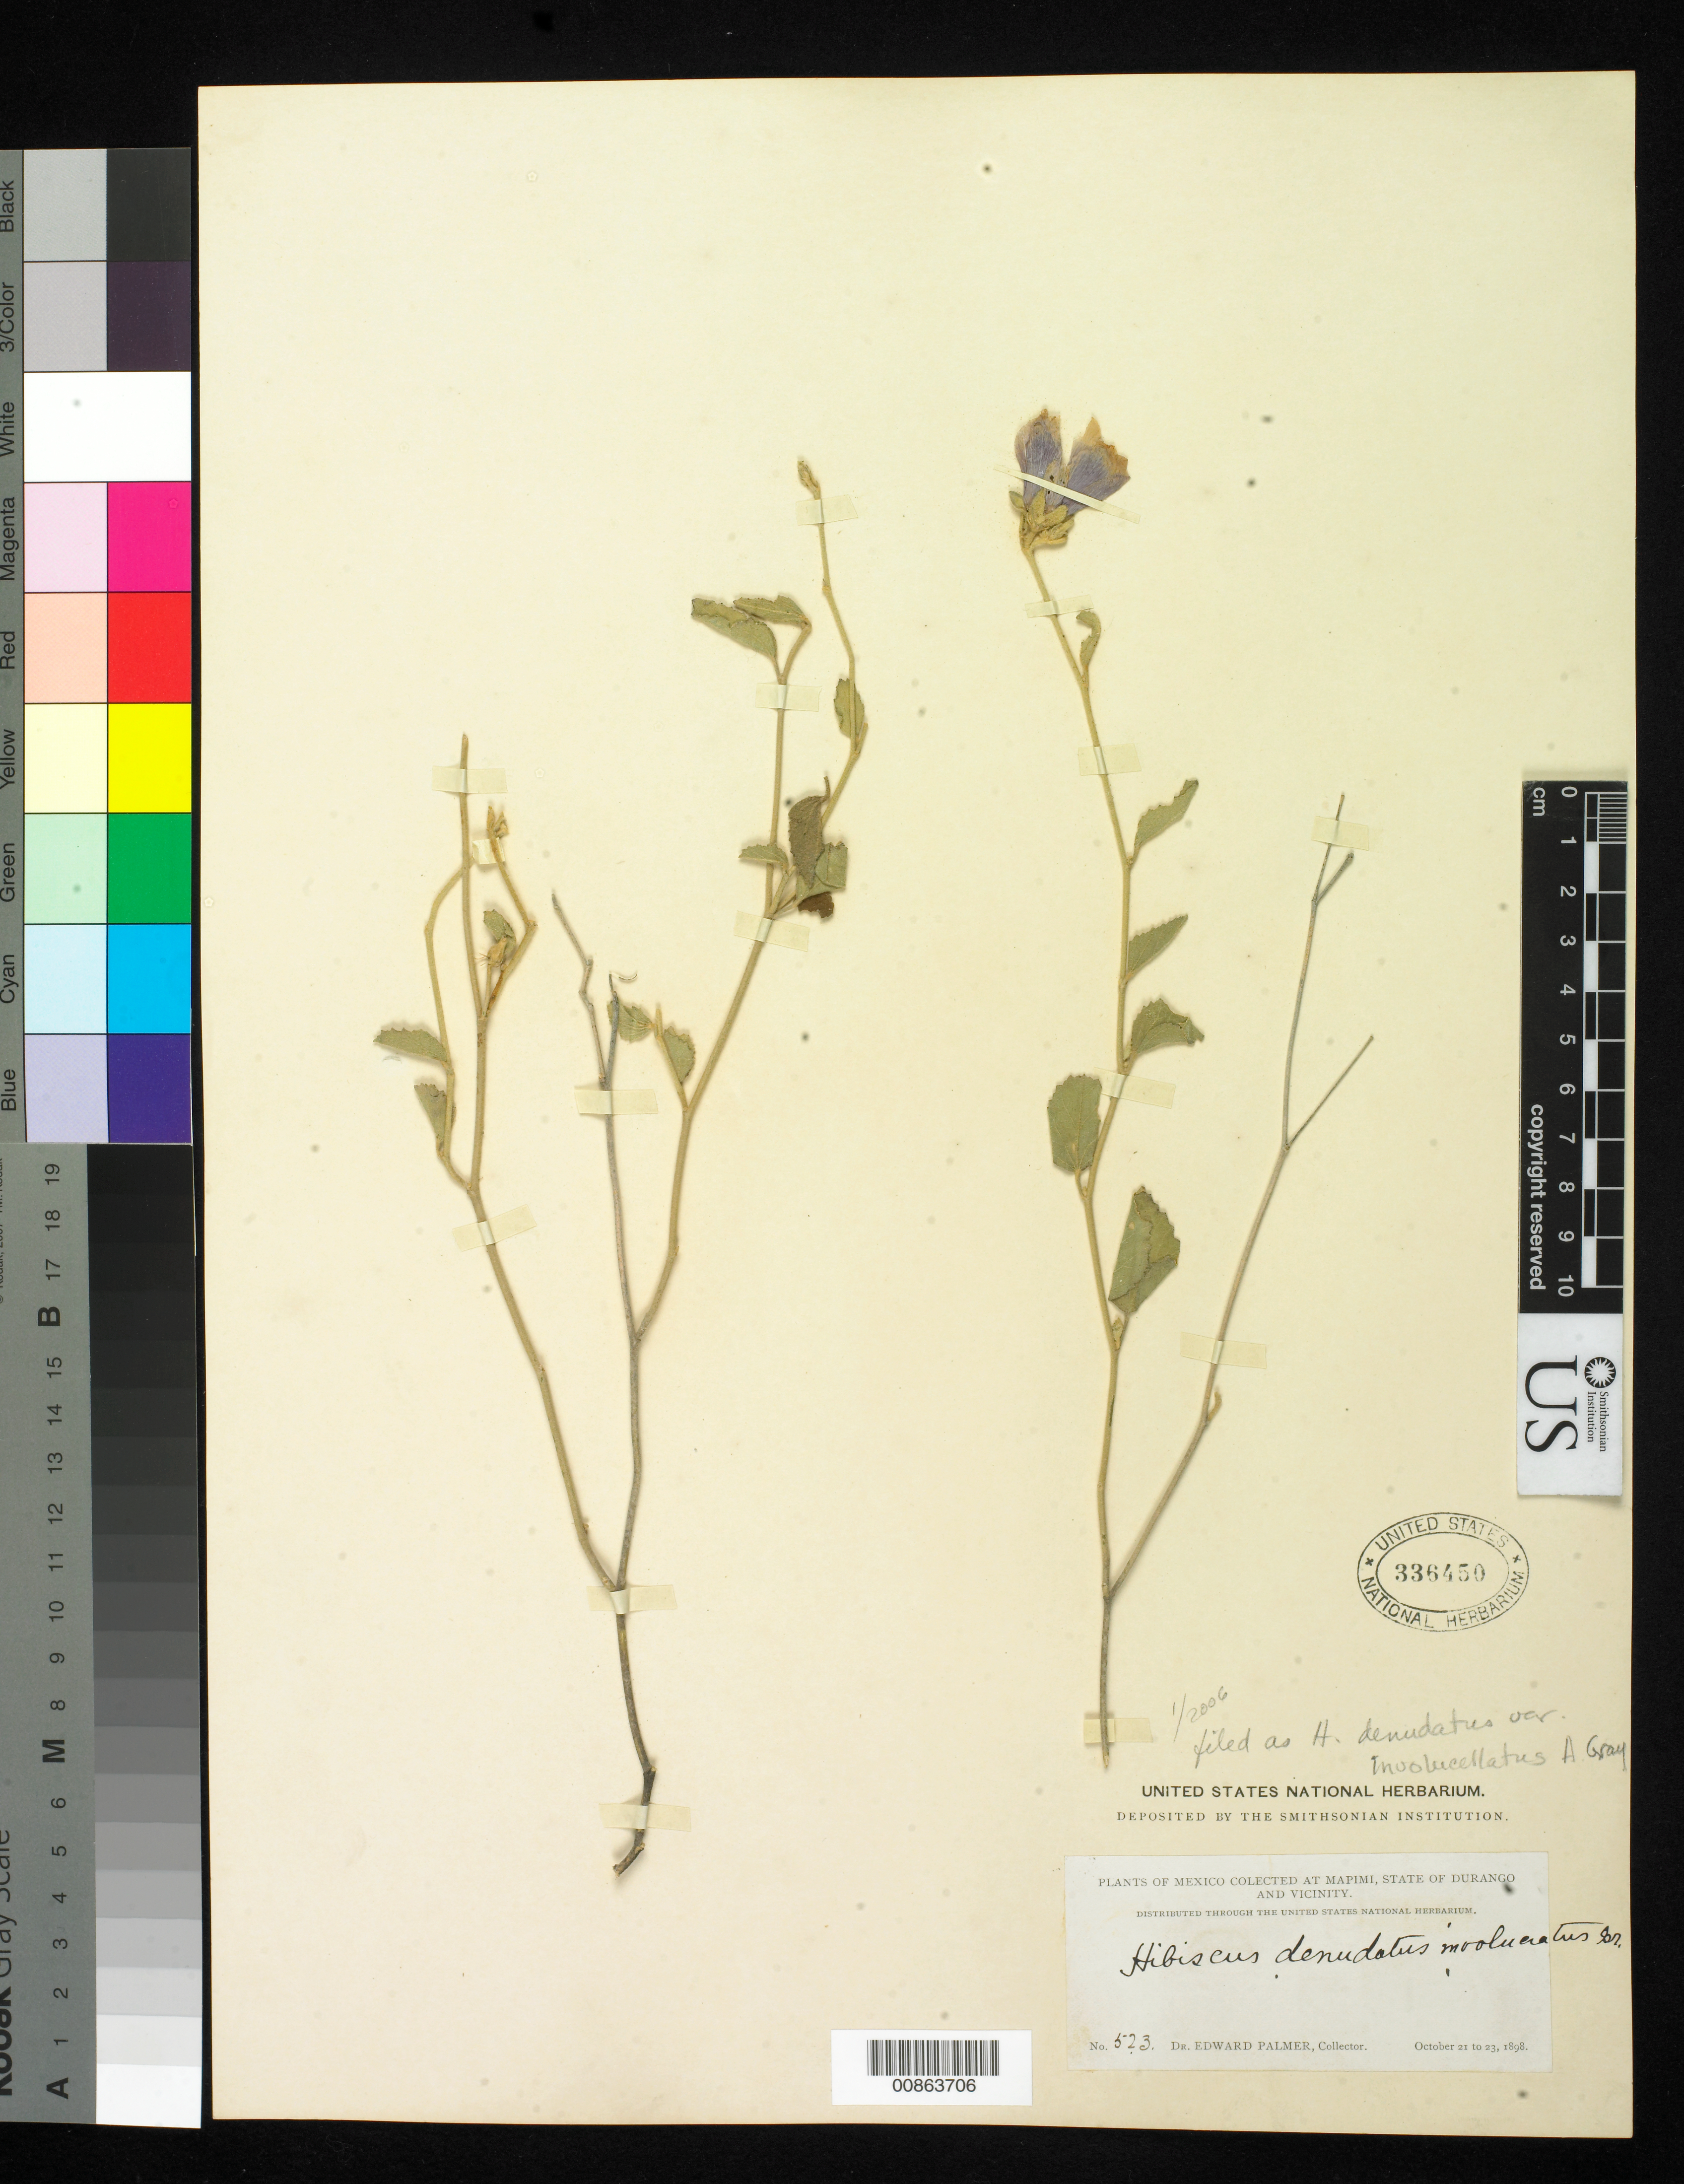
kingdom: Plantae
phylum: Tracheophyta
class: Magnoliopsida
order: Malvales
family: Malvaceae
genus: Hibiscus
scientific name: Hibiscus denudatus var. involucellatus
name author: Benth.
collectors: E. Palmer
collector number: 523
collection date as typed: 21 Oct 1898 to 23 Oct 1898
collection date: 1898-10-21/1898-10-23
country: Mexico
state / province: Durango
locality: Mapimi, Durango and vicinity.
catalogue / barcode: US 336450